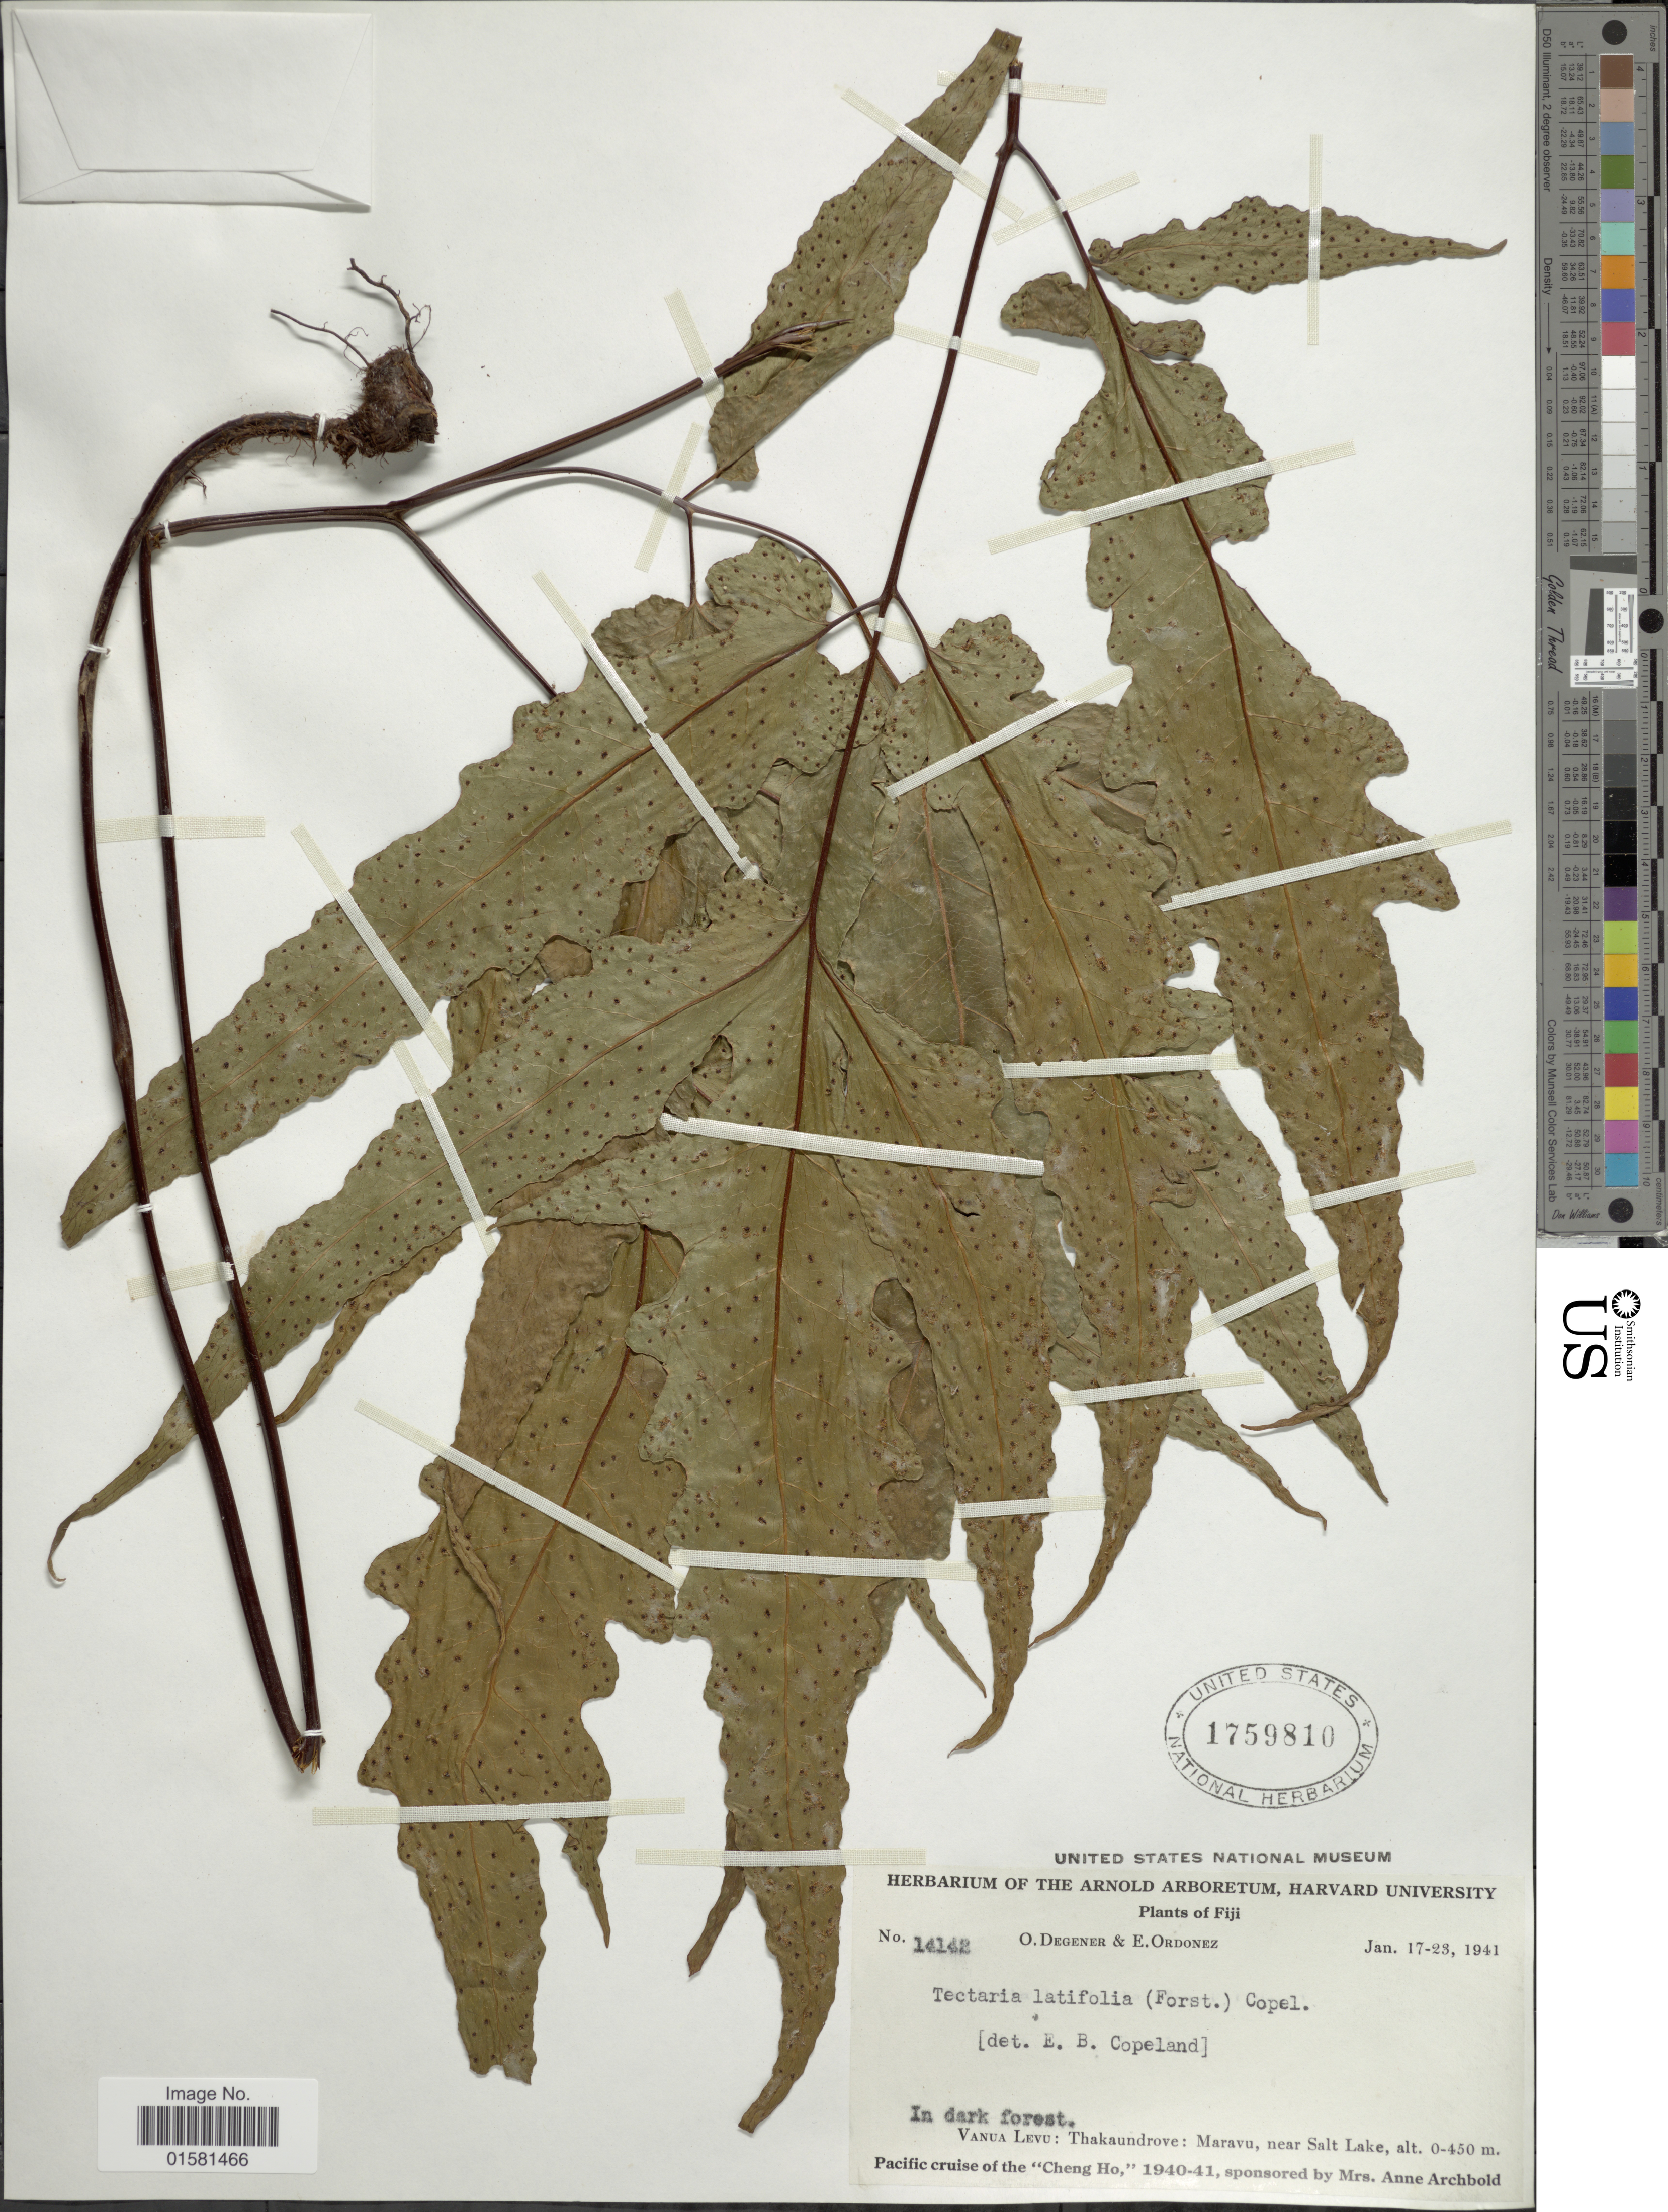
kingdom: Plantae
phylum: Tracheophyta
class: Polypodiopsida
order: Polypodiales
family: Tectariaceae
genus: Tectaria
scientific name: Tectaria latifolia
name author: (G. Forst.) Copel.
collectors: O. Degener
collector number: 14142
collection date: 1941-01-17/1941-01-23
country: Fiji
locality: Fiji, Vanua Levu: Thakaundrove: Maravu, near Salt Lake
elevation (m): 0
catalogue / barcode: US 1759810